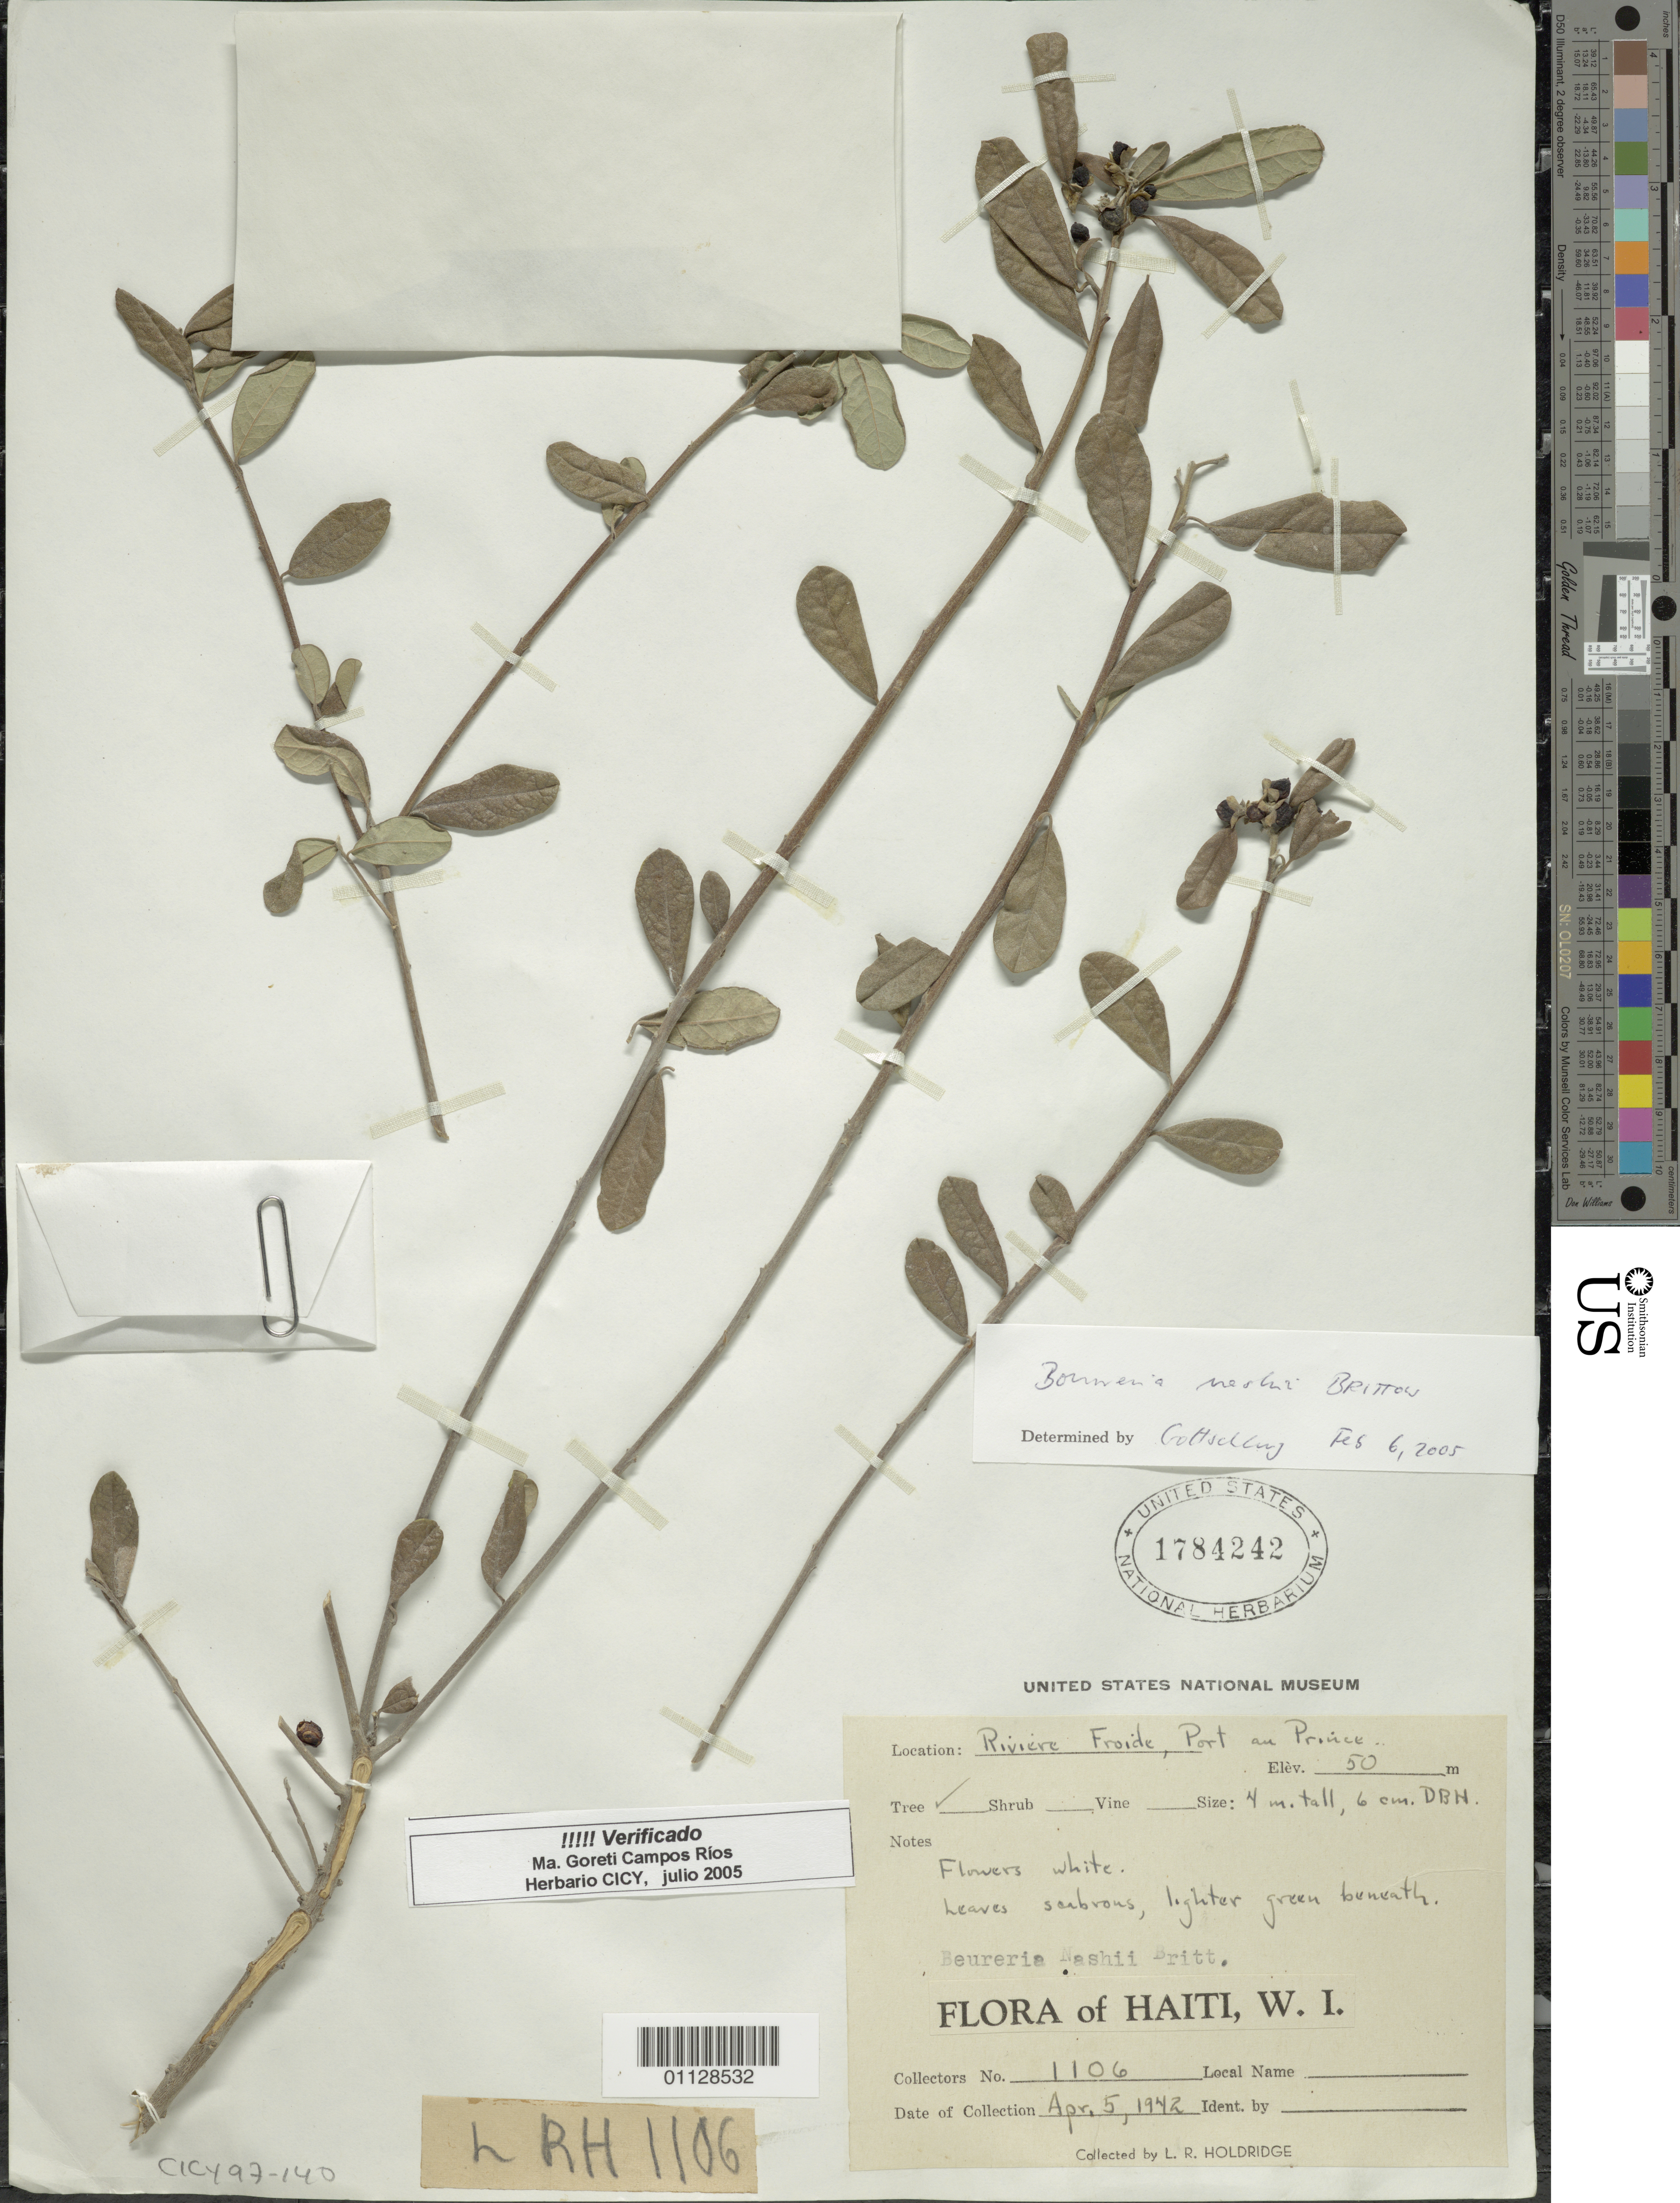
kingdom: Plantae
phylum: Tracheophyta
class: Magnoliopsida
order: Boraginales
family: Ehretiaceae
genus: Bourreria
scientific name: Bourreria nashii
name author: Britton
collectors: L. Holdridge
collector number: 1106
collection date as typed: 05 Apr 1942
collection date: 1942-04-05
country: Haiti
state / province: Óuest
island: Hispaniola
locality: Rivière Froide, Port au Prince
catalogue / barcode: US 1784242